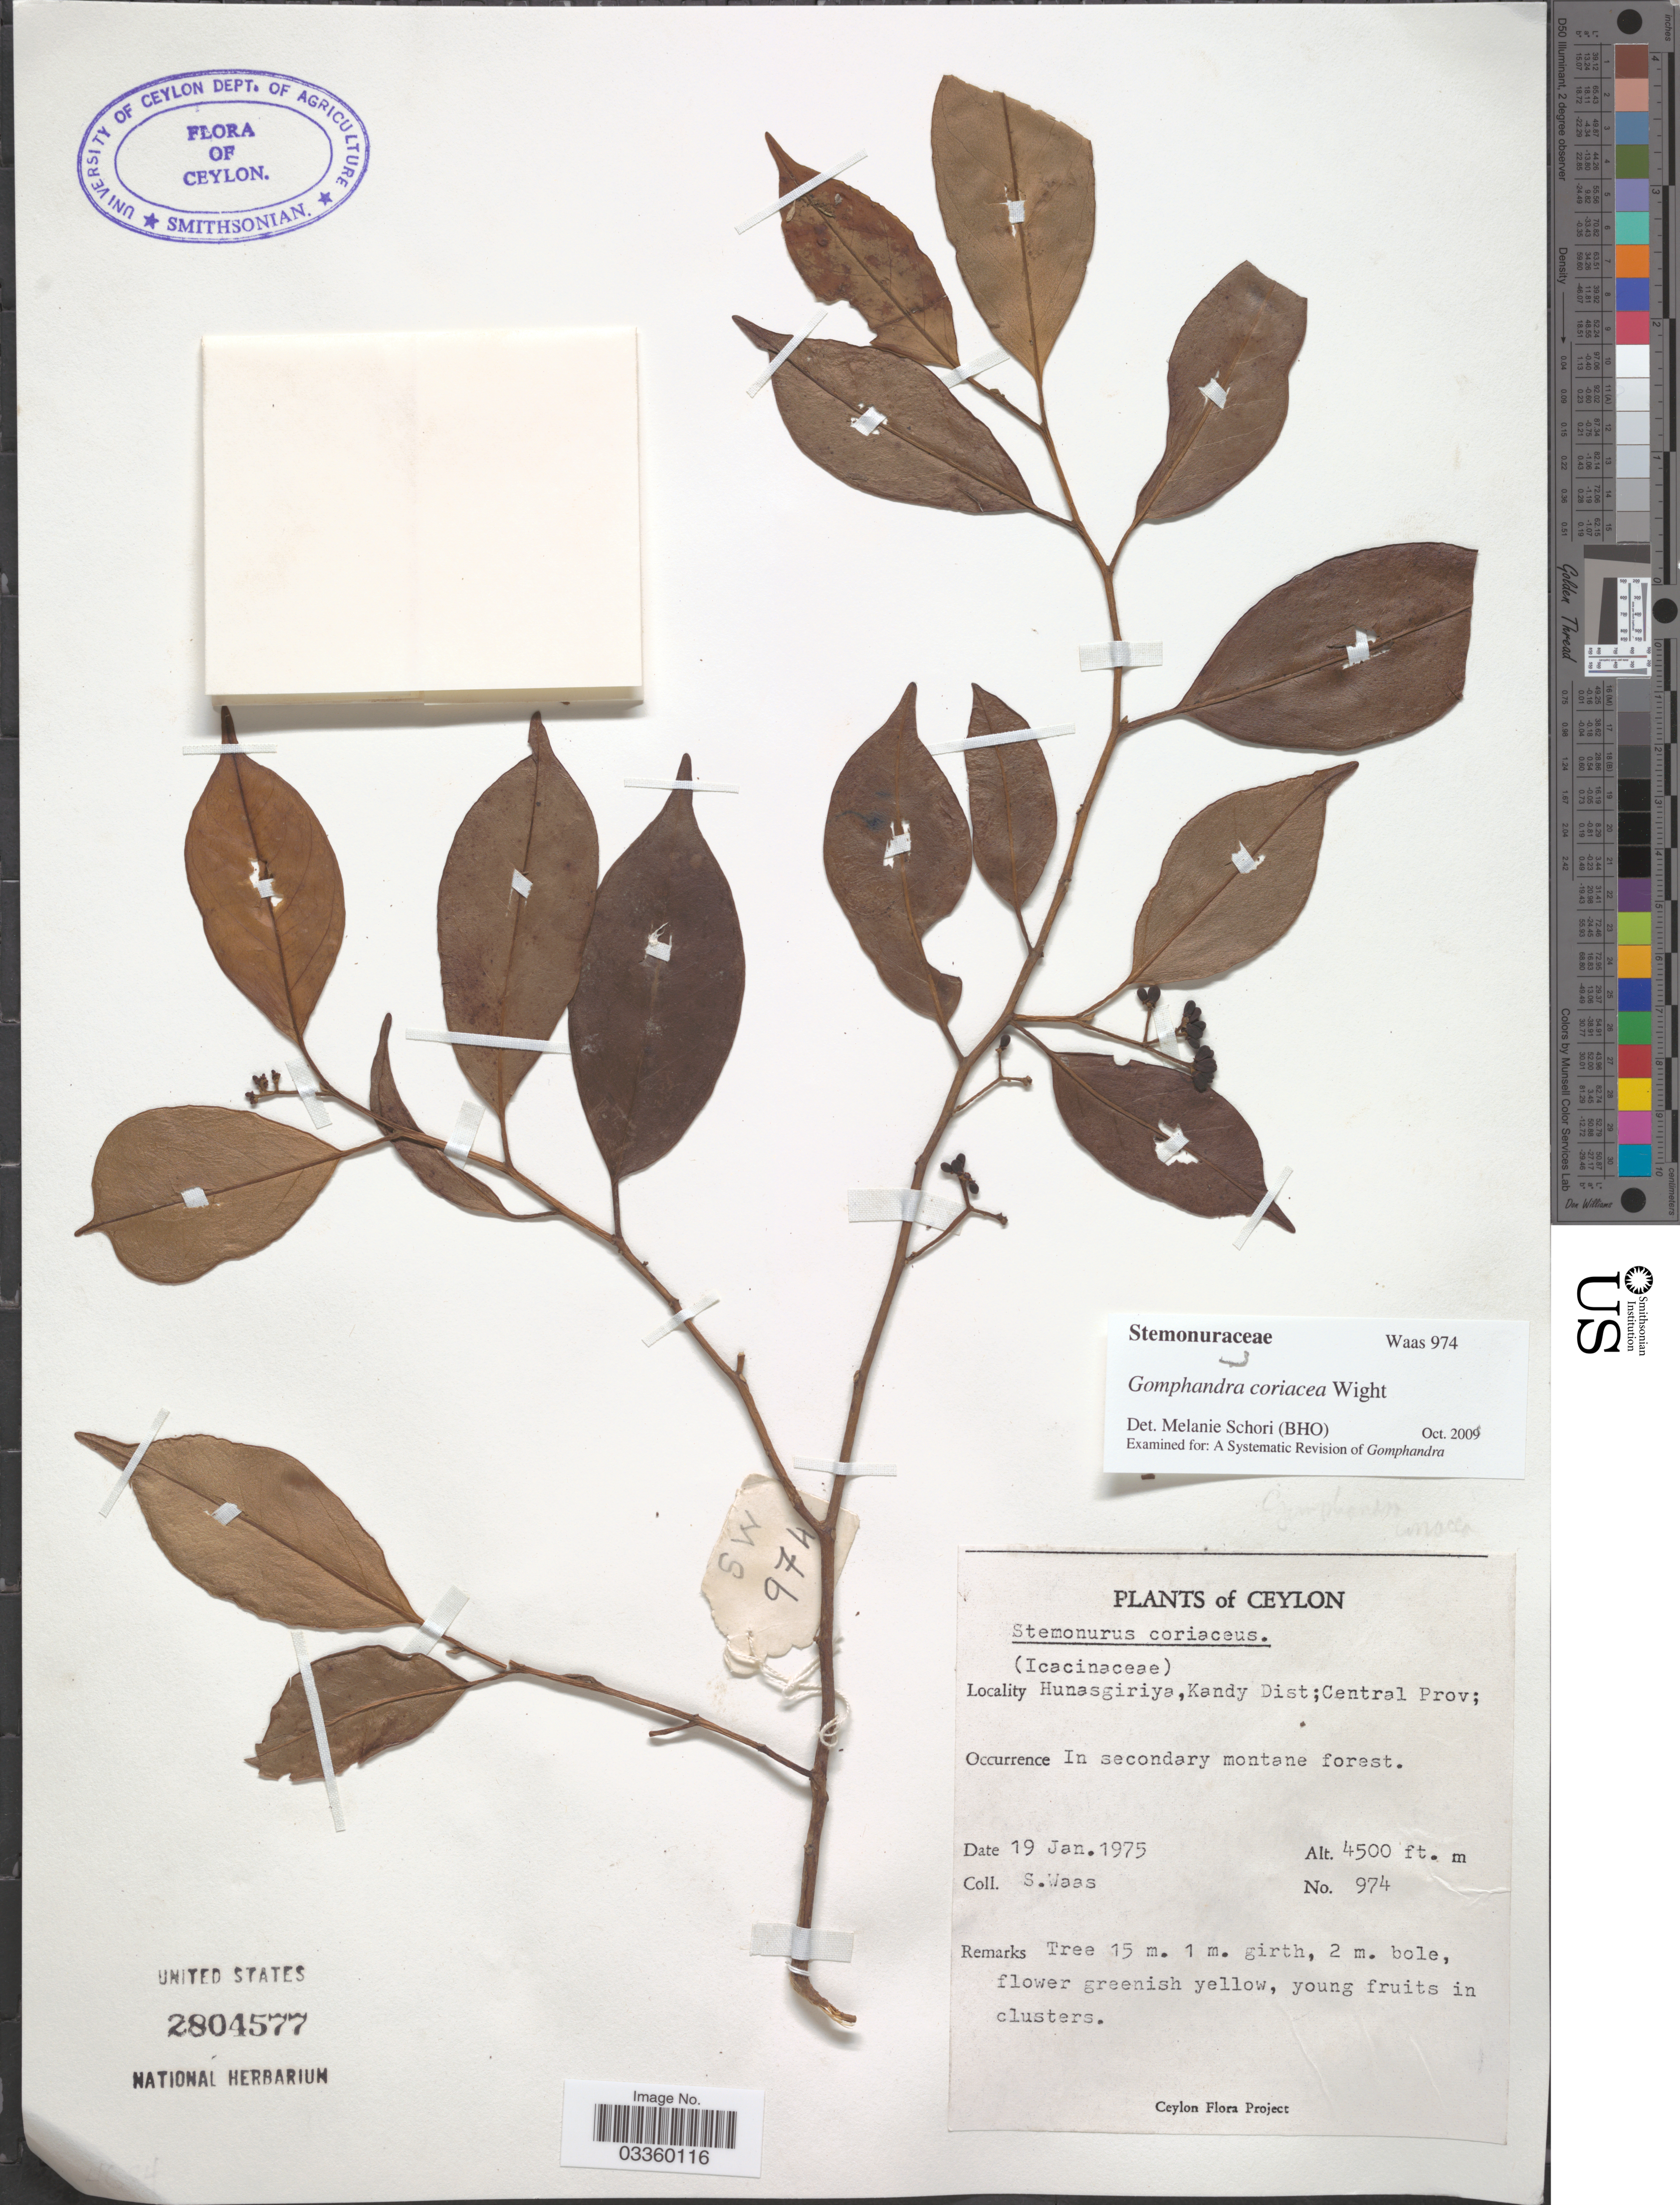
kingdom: Plantae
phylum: Tracheophyta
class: Magnoliopsida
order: Cardiopteridales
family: Stemonuraceae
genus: Gomphandra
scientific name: Gomphandra coriacea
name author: Wight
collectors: S. Waas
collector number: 974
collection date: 1975-01-19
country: Sri Lanka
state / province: Central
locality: Ceylon. Hunasgiriya, Kandy Dist.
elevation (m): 1372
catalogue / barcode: US 2804577